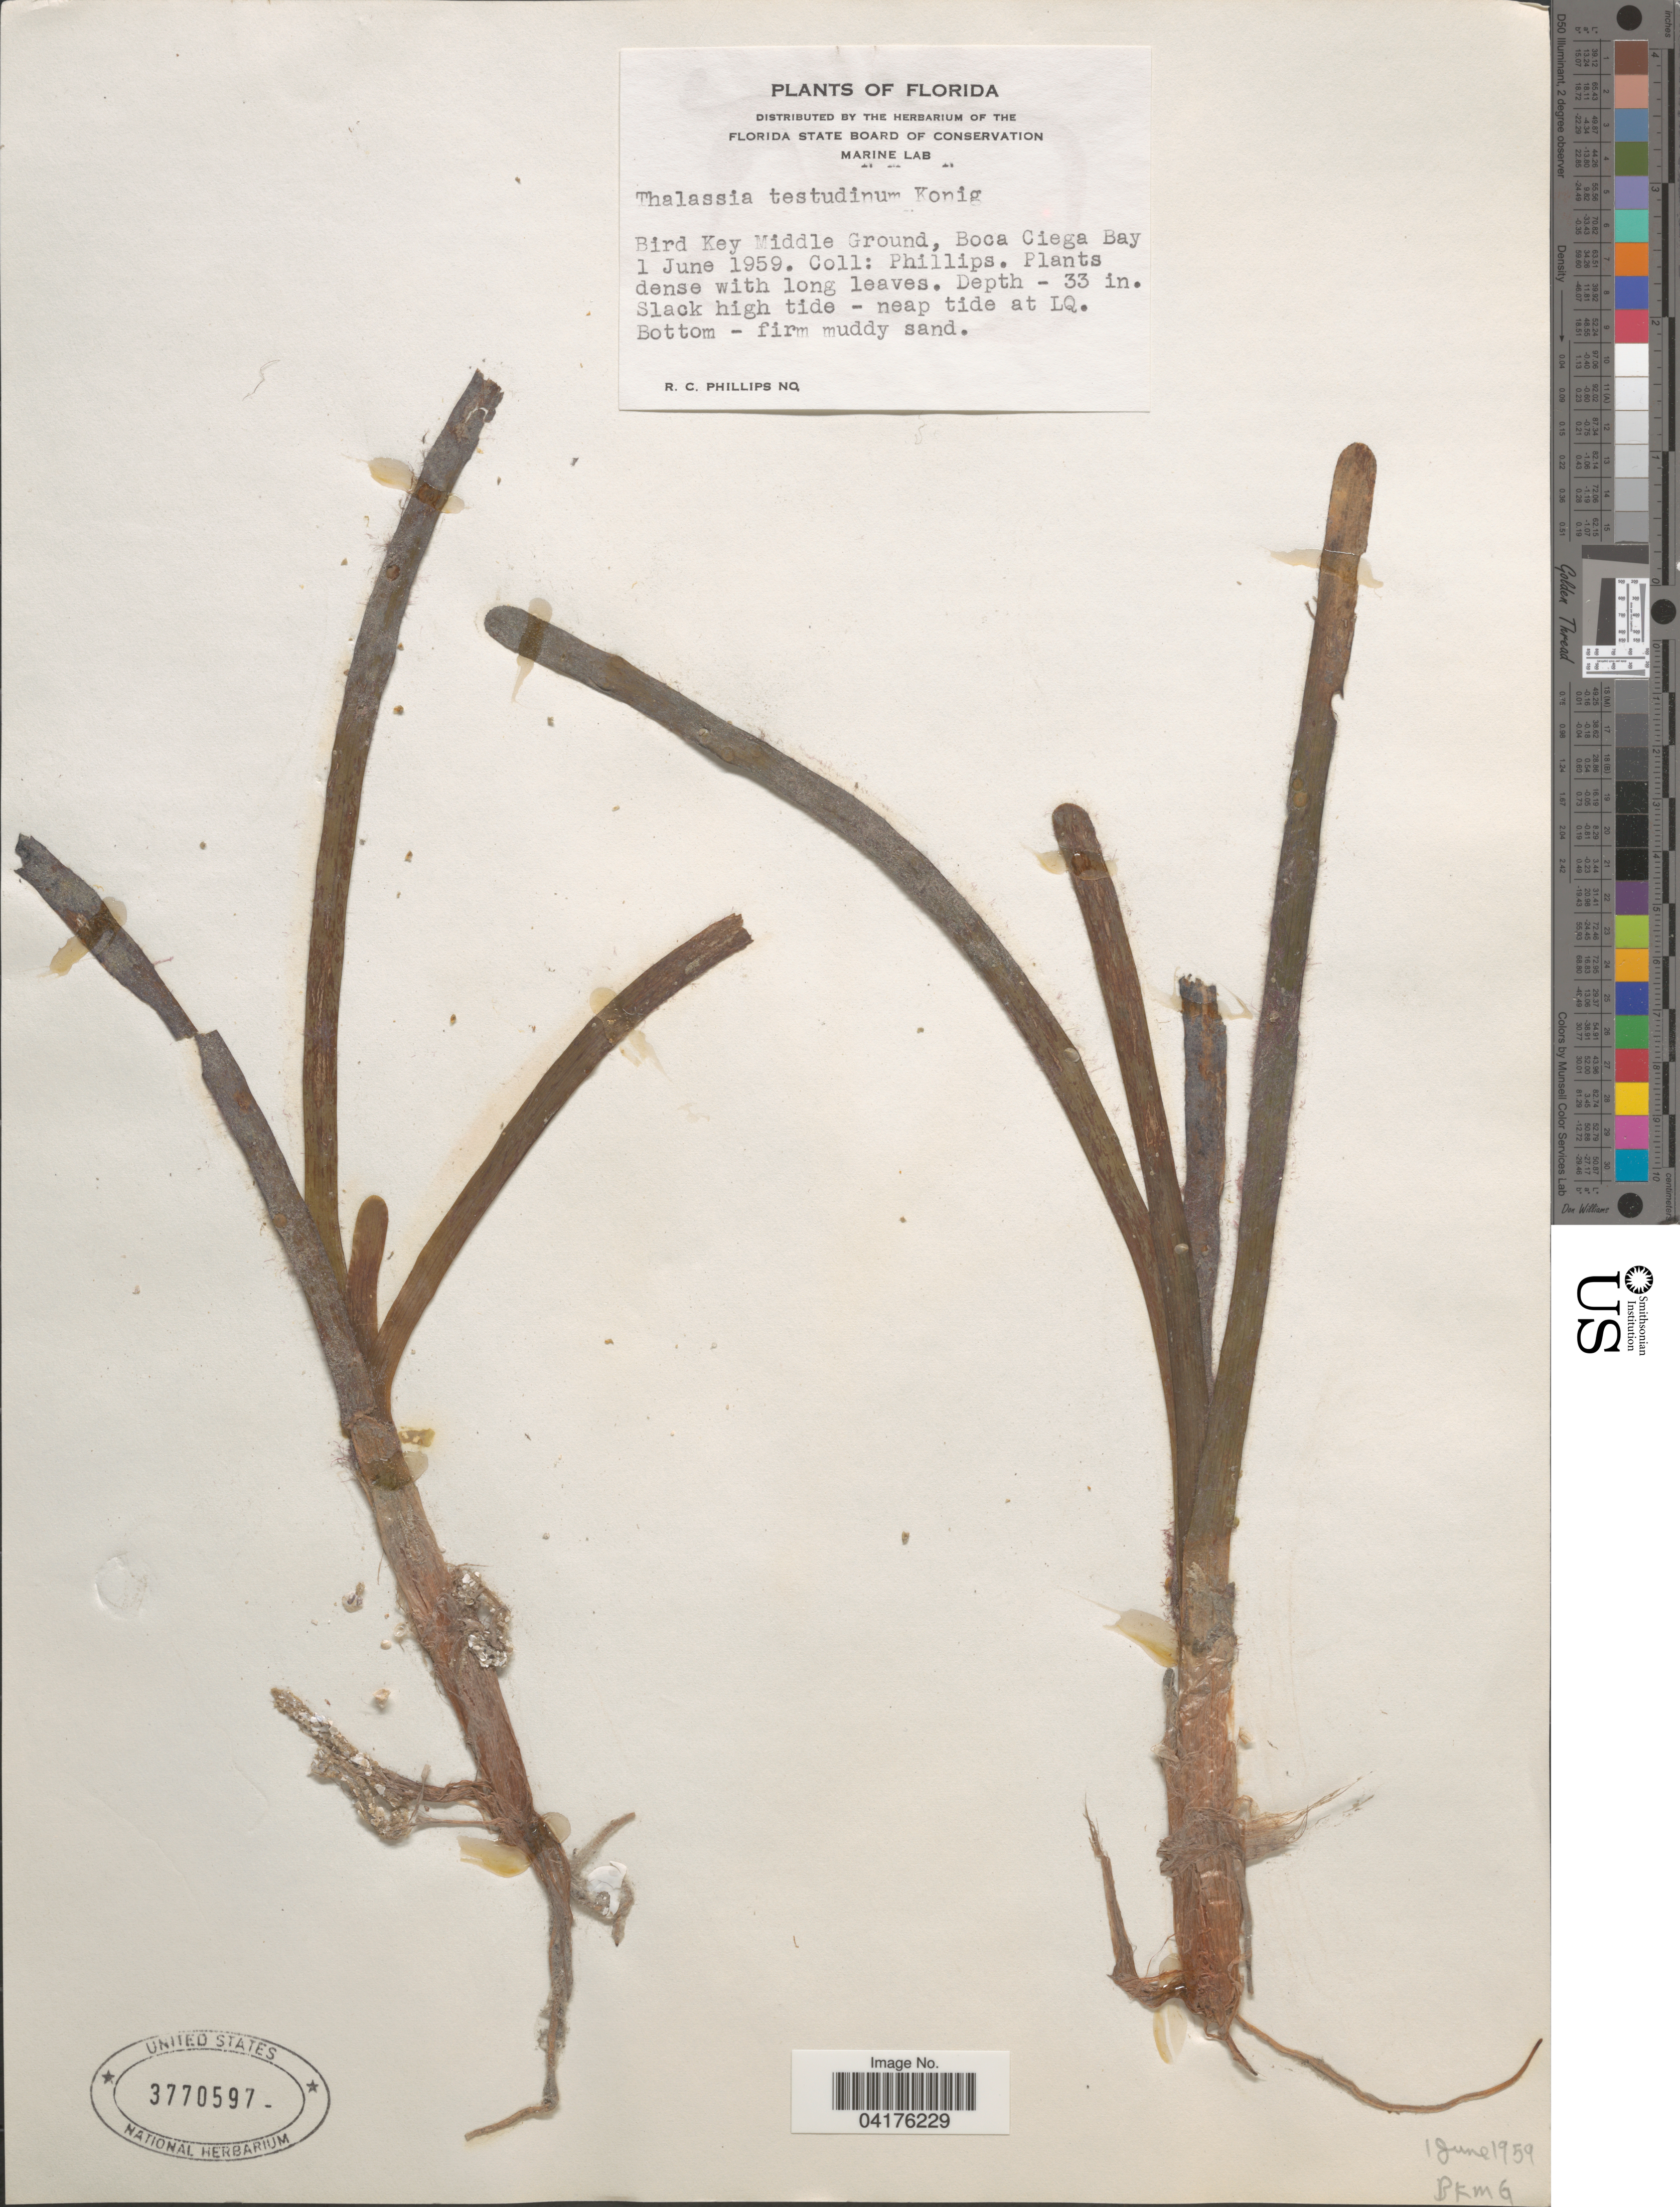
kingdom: Plantae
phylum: Tracheophyta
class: Liliopsida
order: Alismatales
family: Hydrocharitaceae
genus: Thalassia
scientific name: Thalassia testudinum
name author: Banks & Sol. ex K.D. Koenig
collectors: R. C. Phillips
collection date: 1959-06-01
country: United States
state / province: Florida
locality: Bird Key Middle Ground, Boca Ciega Bay.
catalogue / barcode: US 3770597